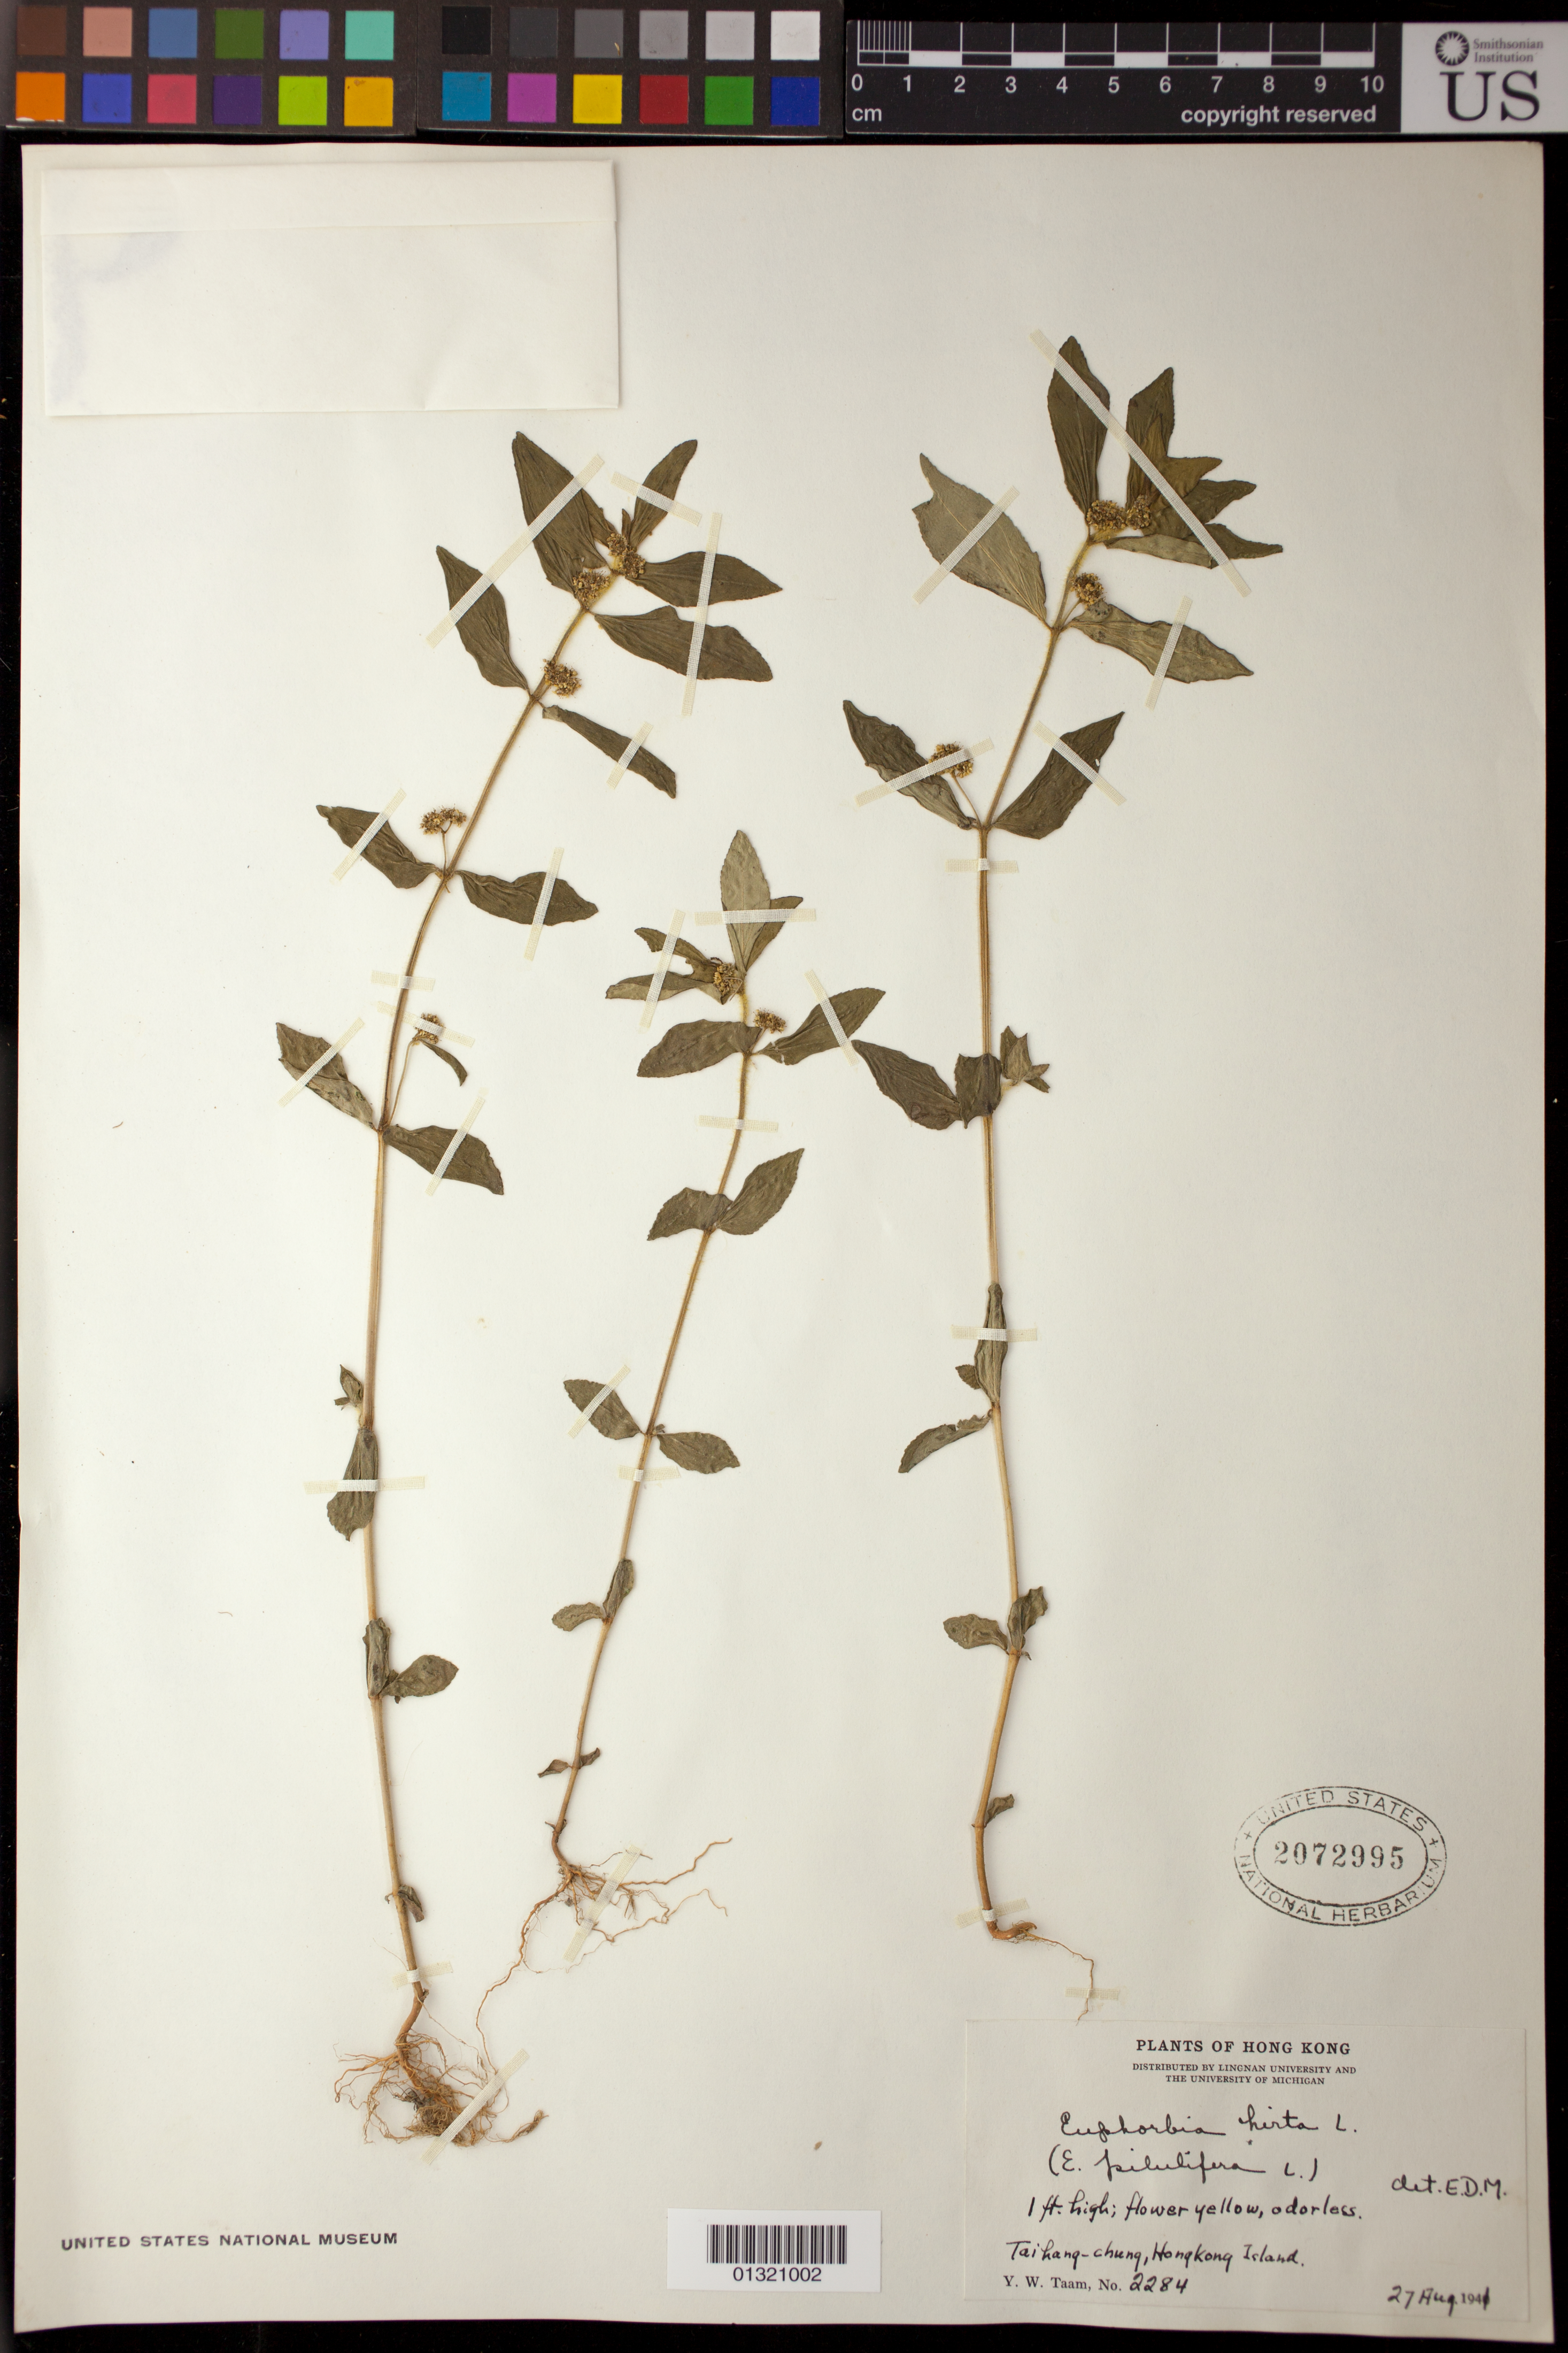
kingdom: Plantae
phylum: Tracheophyta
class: Magnoliopsida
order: Malpighiales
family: Euphorbiaceae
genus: Euphorbia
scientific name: Euphorbia hirta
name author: L.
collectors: Y. W. Taam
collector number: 2284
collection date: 1941-08-27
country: China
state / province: Hong Kong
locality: Taihang-chung [Tai Hang], Hong Kong Island.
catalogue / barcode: US 2072995